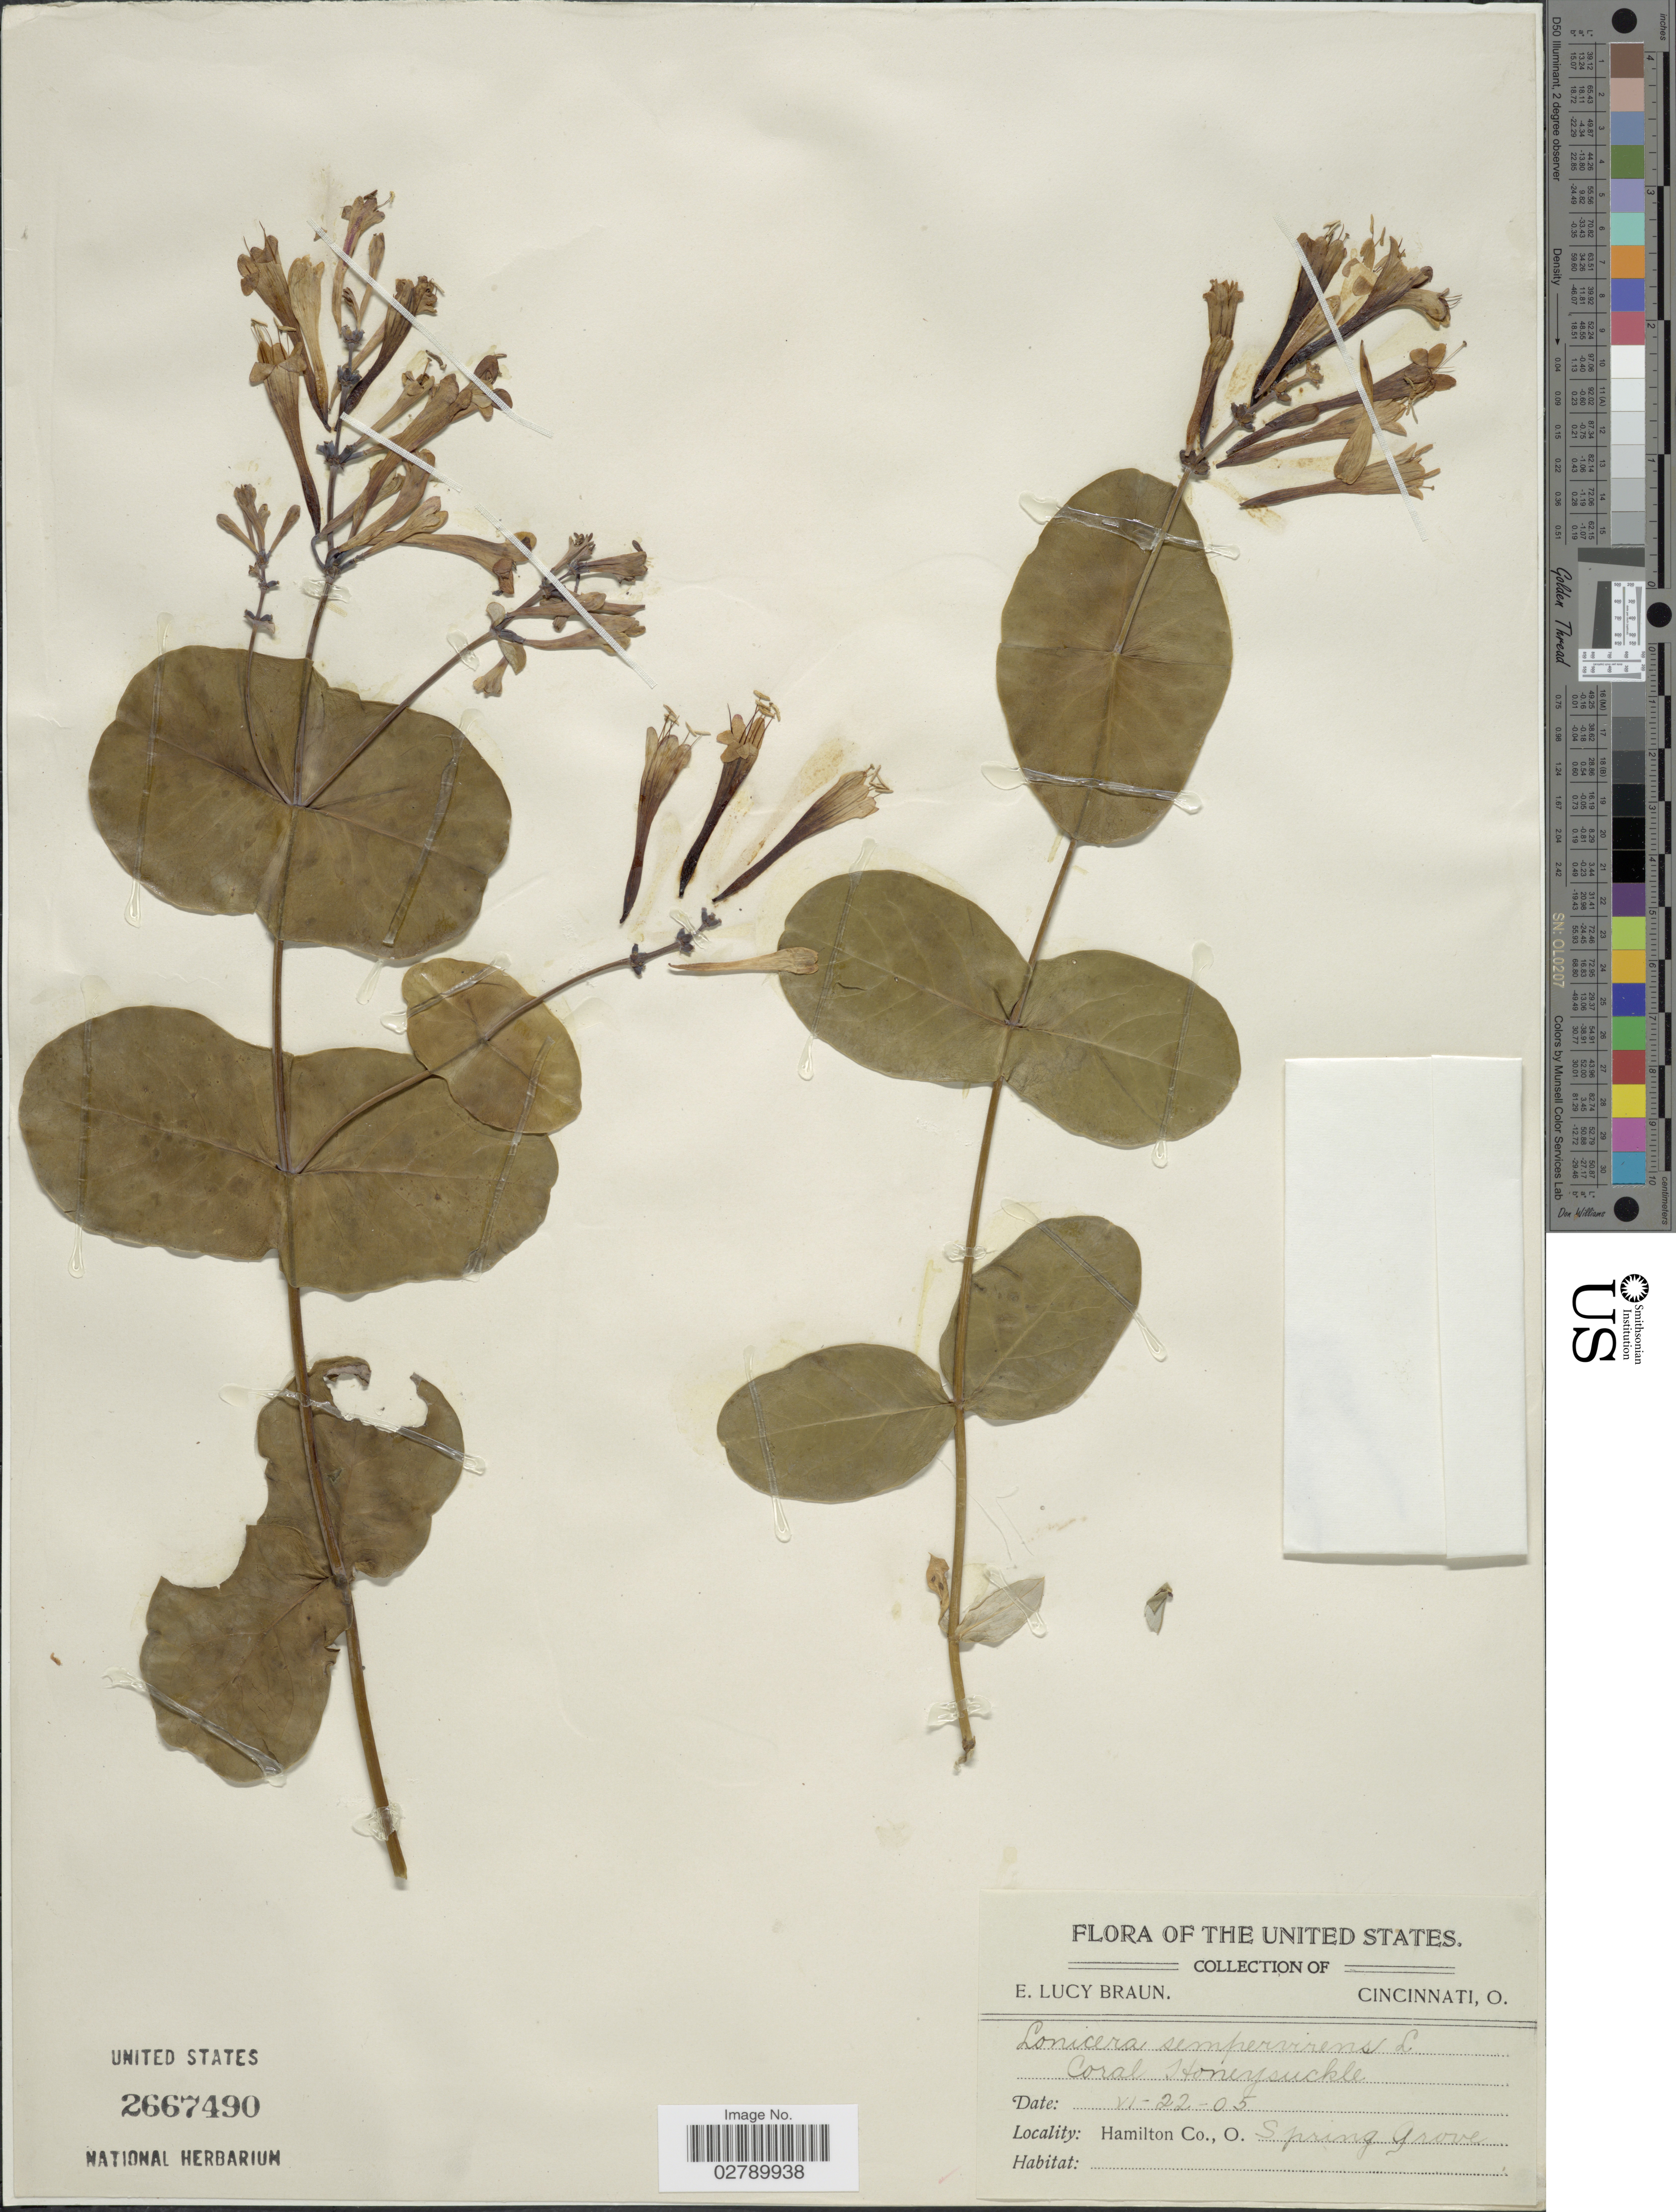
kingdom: Plantae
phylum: Tracheophyta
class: Magnoliopsida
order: Dipsacales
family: Caprifoliaceae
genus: Lonicera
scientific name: Lonicera sempervirens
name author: L.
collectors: E. L. Braun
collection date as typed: Transcribed d/m/y: 22/6/5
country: United States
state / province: Ohio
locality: Hamilton Co., Spring Grove.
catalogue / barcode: US 2667490